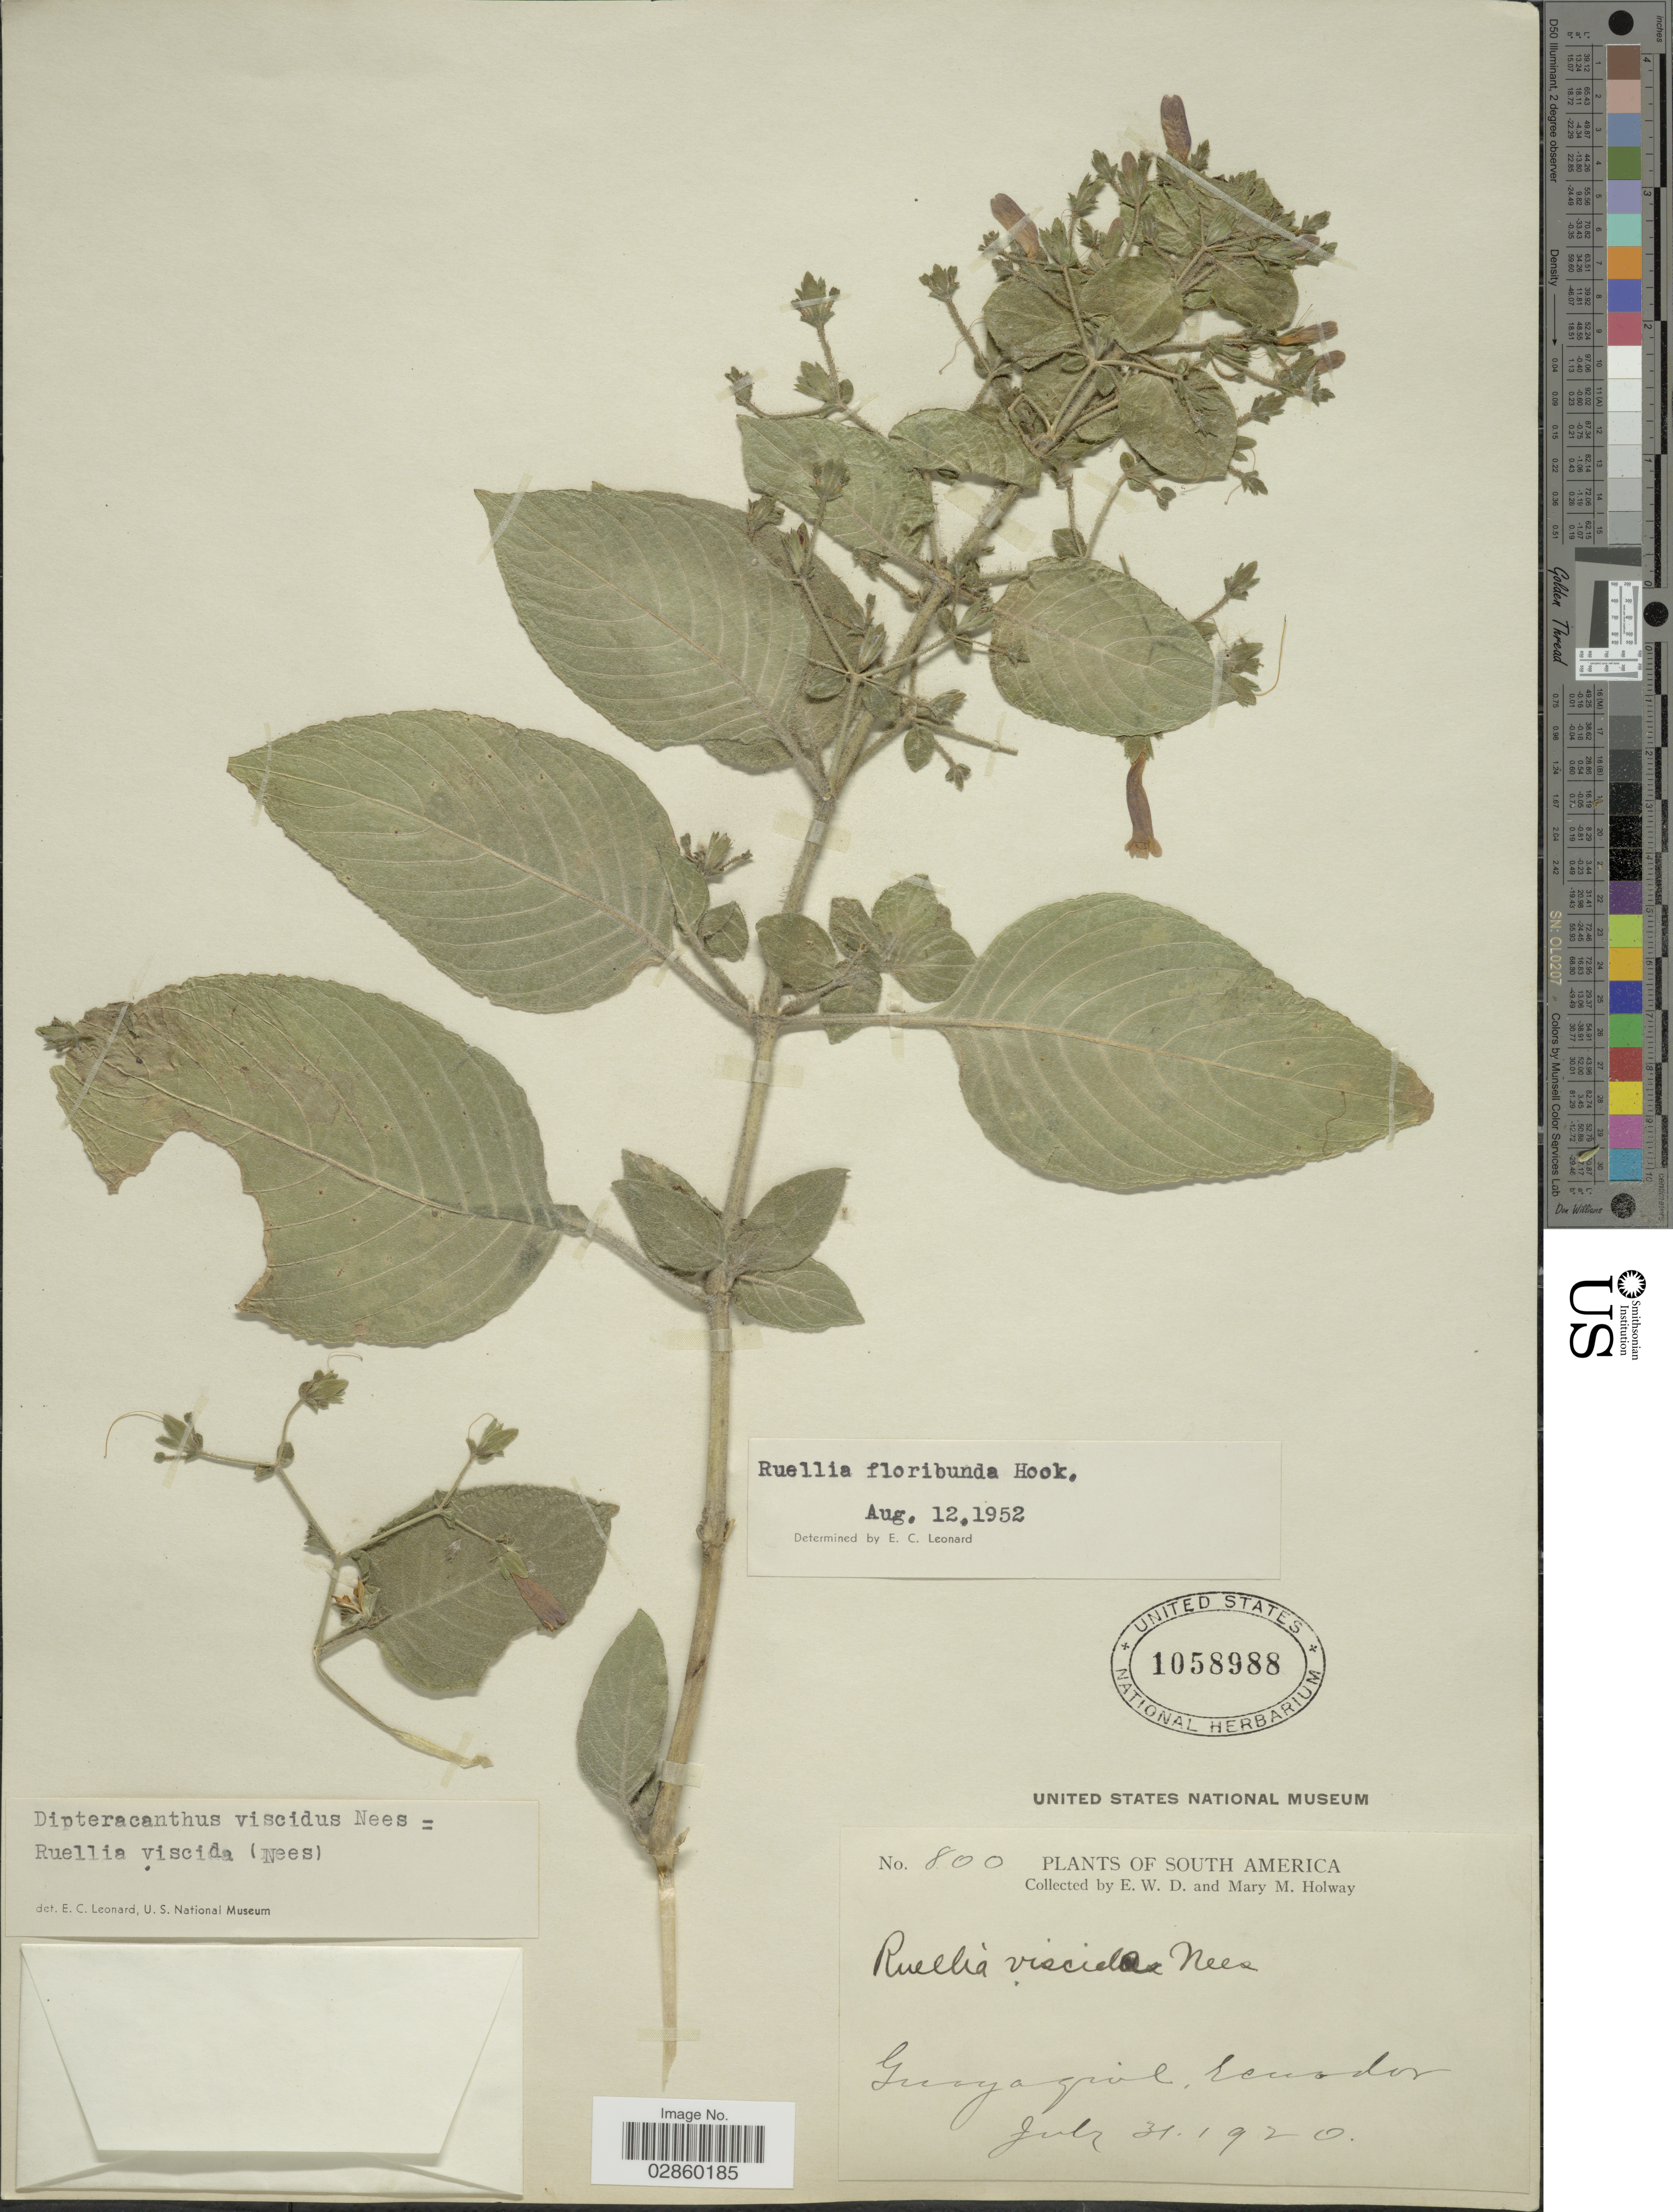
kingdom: Plantae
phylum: Tracheophyta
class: Magnoliopsida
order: Lamiales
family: Acanthaceae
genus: Ruellia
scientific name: Ruellia floribunda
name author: Hook.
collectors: E. W. D. Holway & M. M. Holway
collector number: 800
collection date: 1920-07-31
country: Ecuador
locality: Guayaquil.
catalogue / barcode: US 1058988